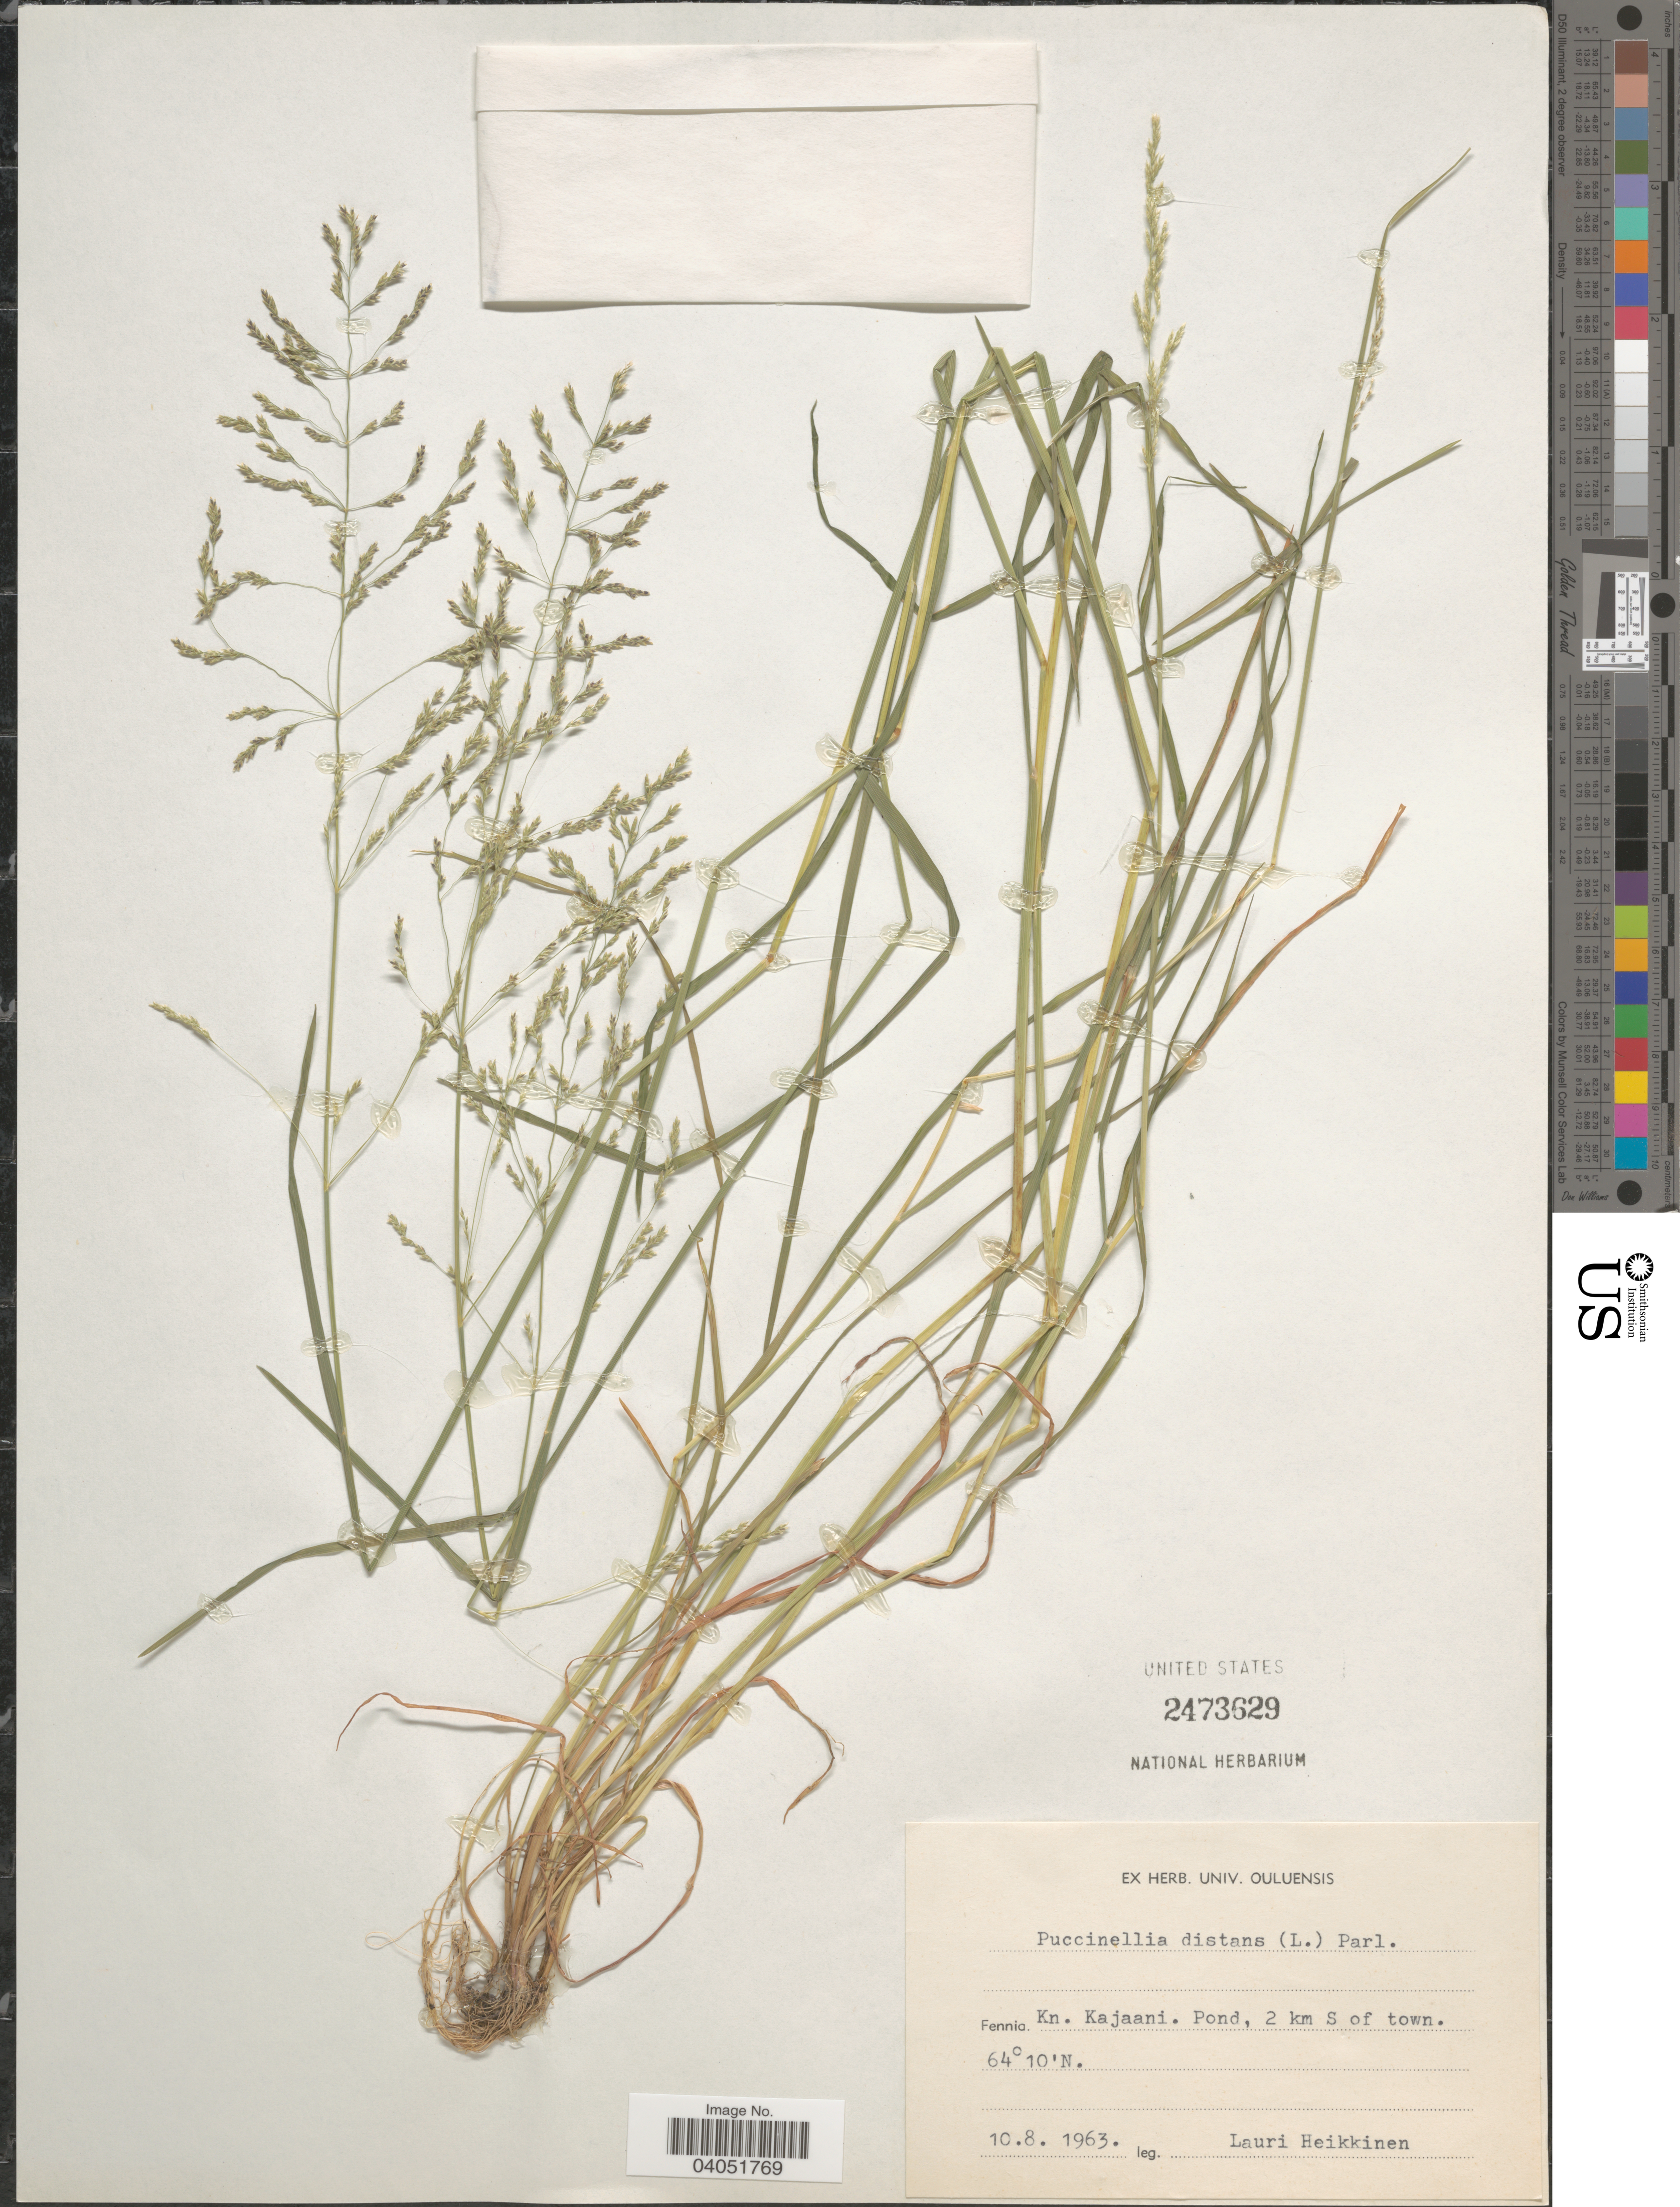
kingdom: Plantae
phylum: Tracheophyta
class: Liliopsida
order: Poales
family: Poaceae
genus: Puccinellia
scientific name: Puccinellia distans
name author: (Jacq.) Parl.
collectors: L. Heikkinen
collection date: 1963-08-10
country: Finland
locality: Fennia. Kn. Kajaani. Pond, 2 km S of town.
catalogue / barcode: US 2473629